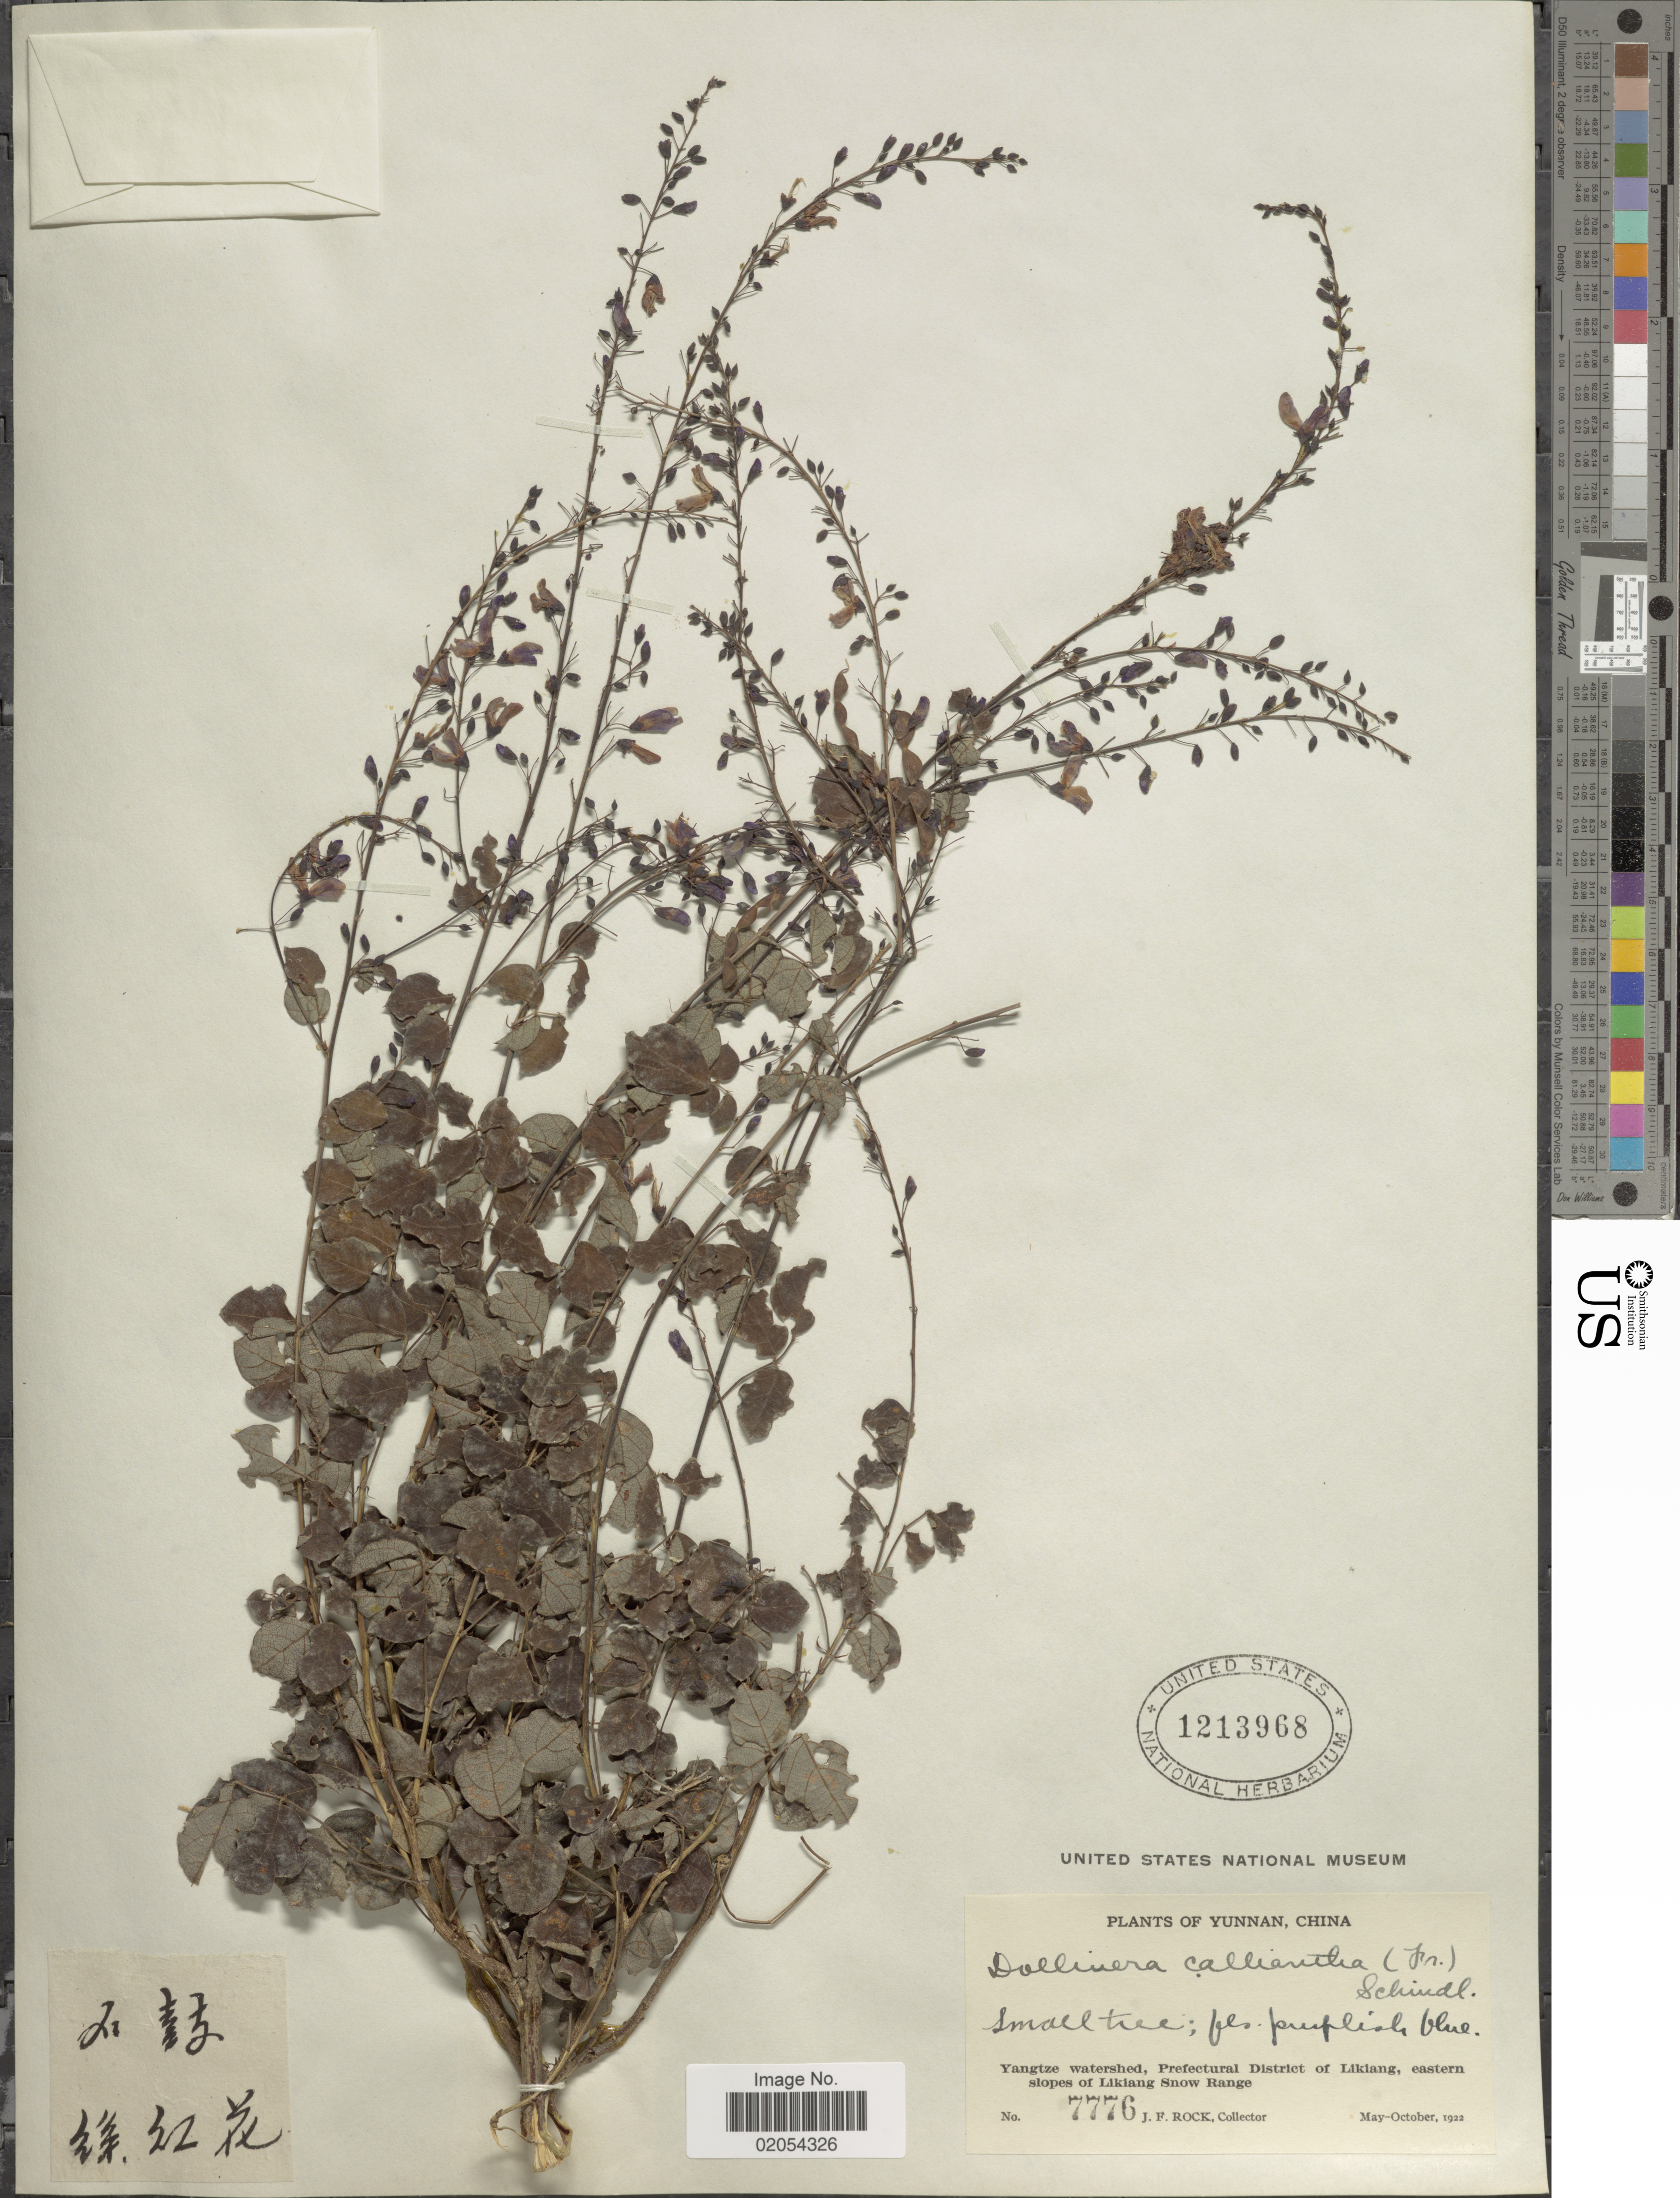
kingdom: Plantae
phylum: Tracheophyta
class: Magnoliopsida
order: Fabales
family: Fabaceae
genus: Sunhangia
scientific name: Sunhangia calliantha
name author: (Franch.) H. Ohashi & K. Ohashi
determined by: Strong, Mark T., (BOT), Smithsonian Institution - National Museum of Natural History (UNITED STATES)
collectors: J. Rock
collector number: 7776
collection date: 1922-05/1922-10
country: China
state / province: Yunnan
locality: Yunnan, China. Yangtze watershed, Prefectural District of Likiang, eastern slopes of Likiang Snow Range.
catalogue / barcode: US 1213968